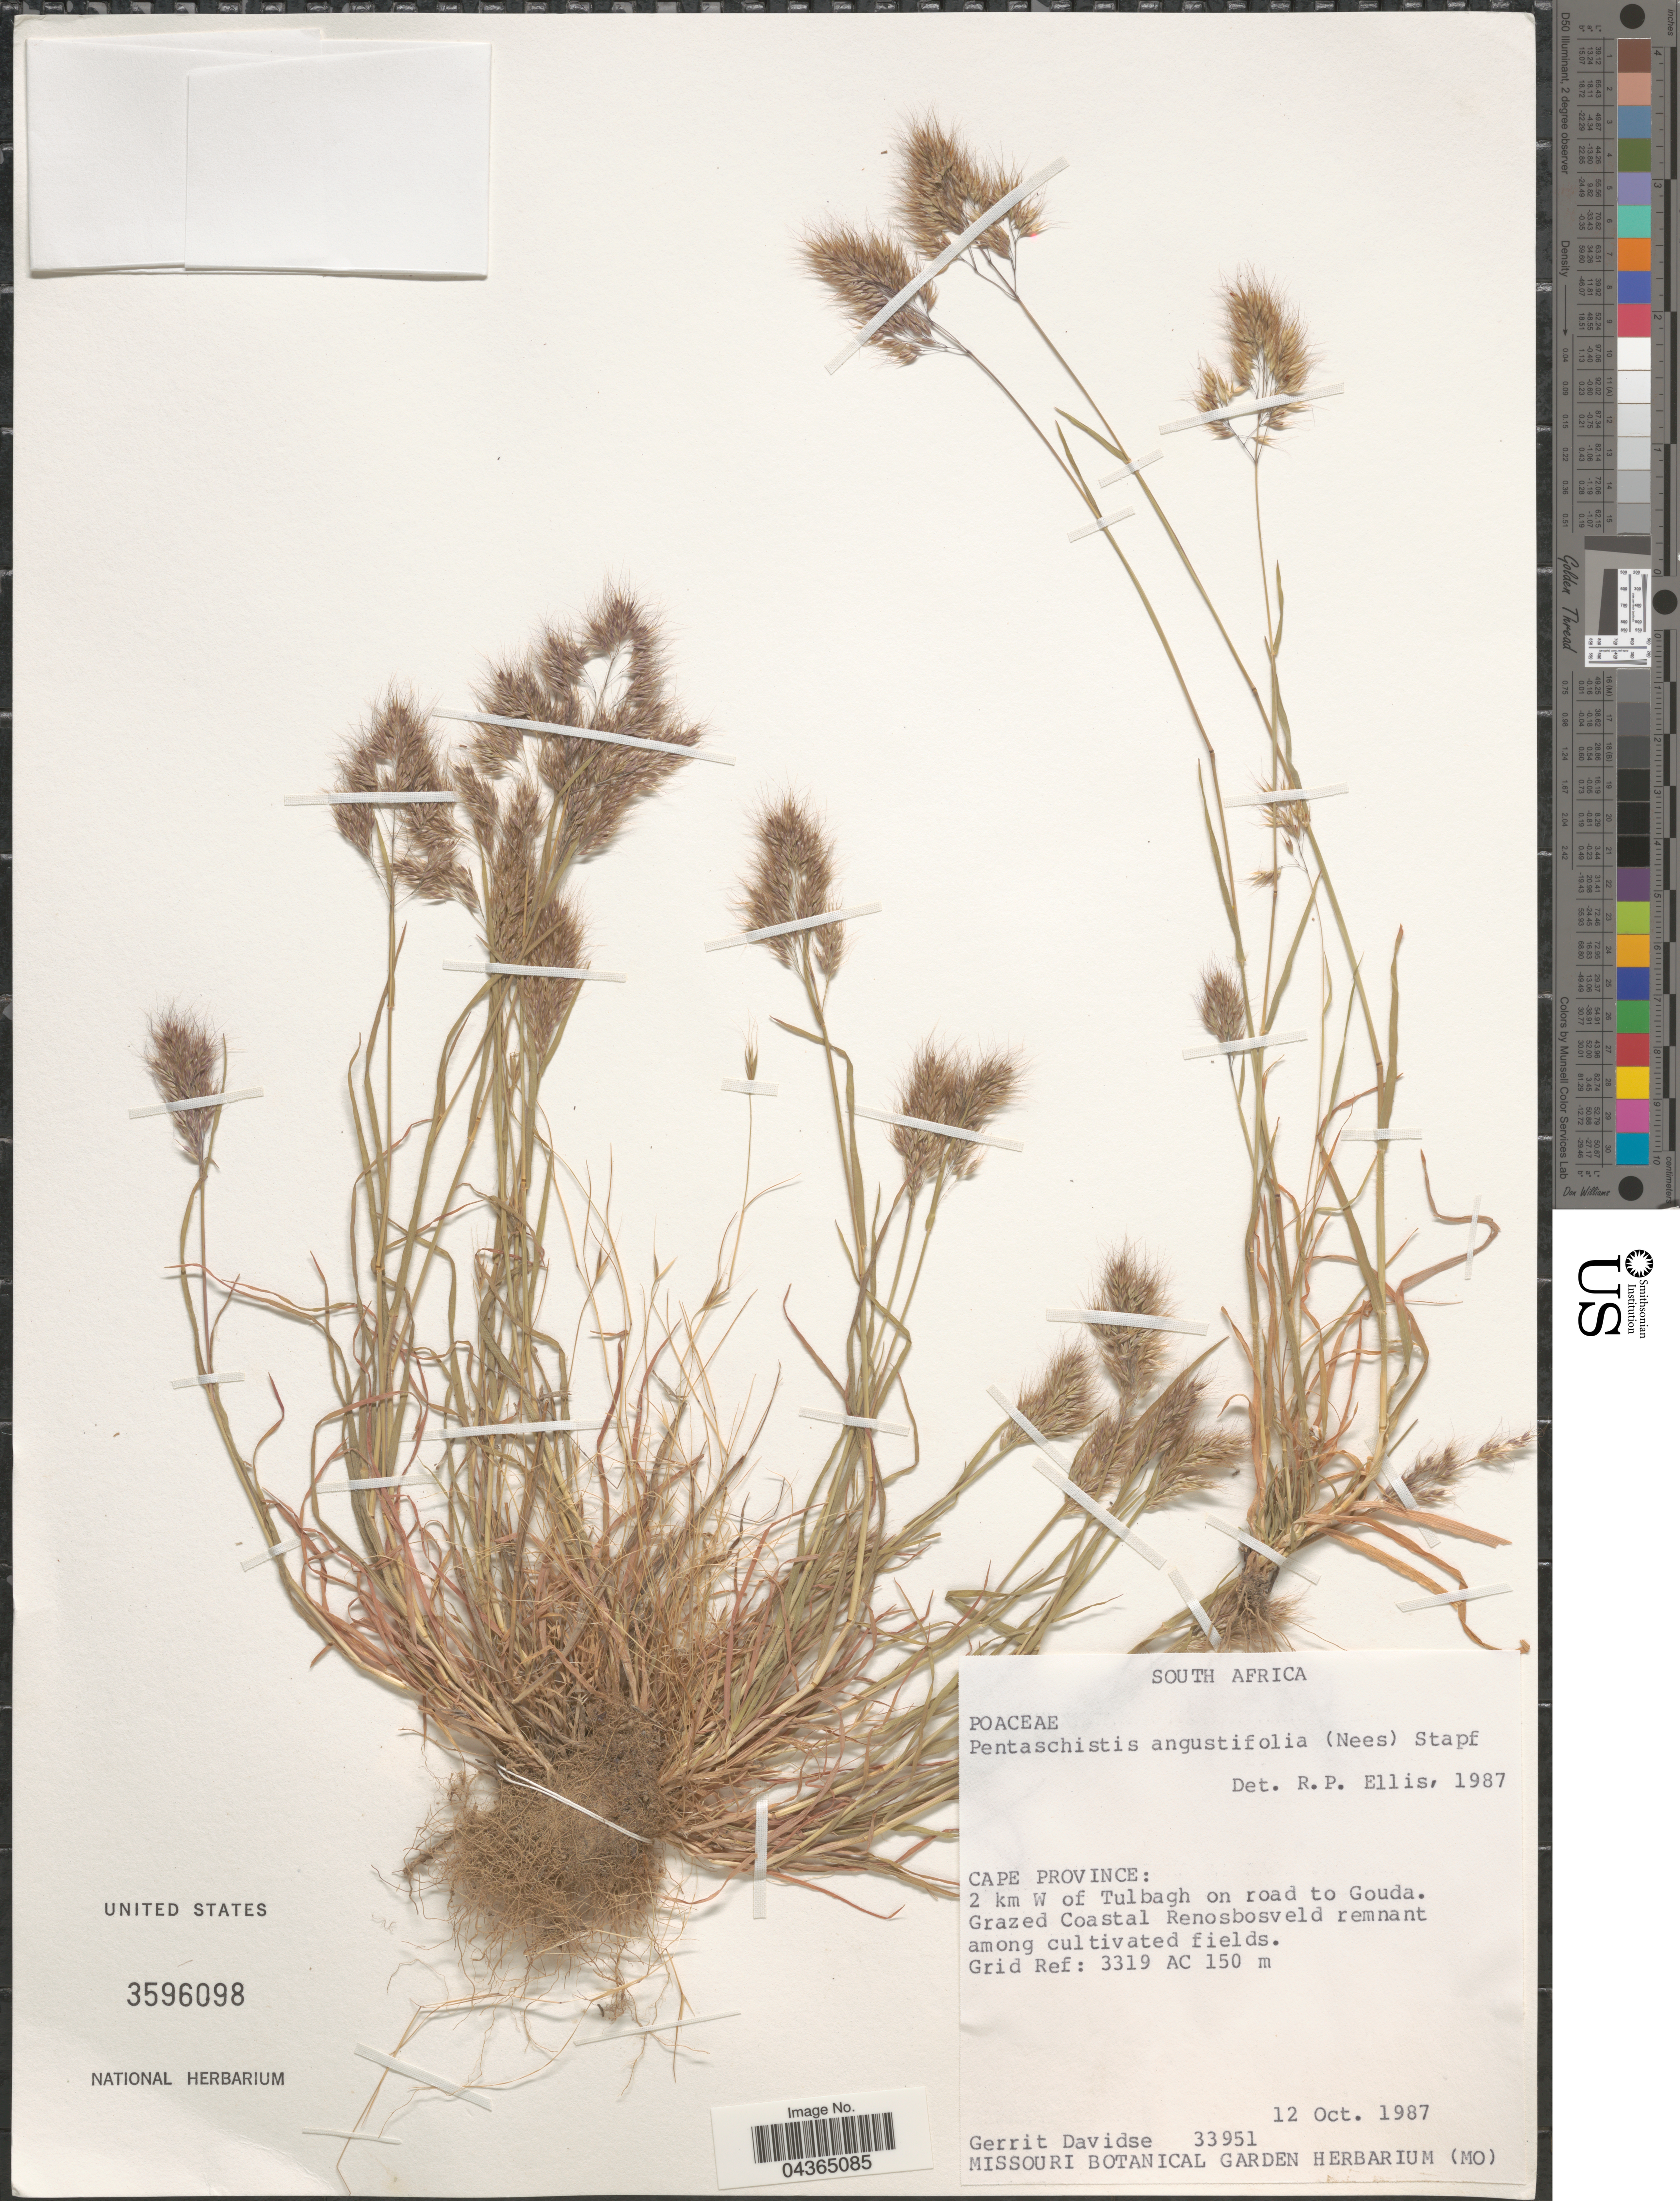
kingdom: Plantae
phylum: Tracheophyta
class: Liliopsida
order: Poales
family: Poaceae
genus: Pentameris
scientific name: Pentameris pallida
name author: (Thunb.) Galley & H.P. Linder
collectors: G. Davidse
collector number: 33951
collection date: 1987-10-12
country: South Africa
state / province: Western Cape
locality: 2 km W of Tulbagh on road to Gouda. Grazed Coastal Renosbosveld remnant among cultivated fields. Grid Ref: 3319 AC.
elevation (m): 150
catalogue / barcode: US 3596098